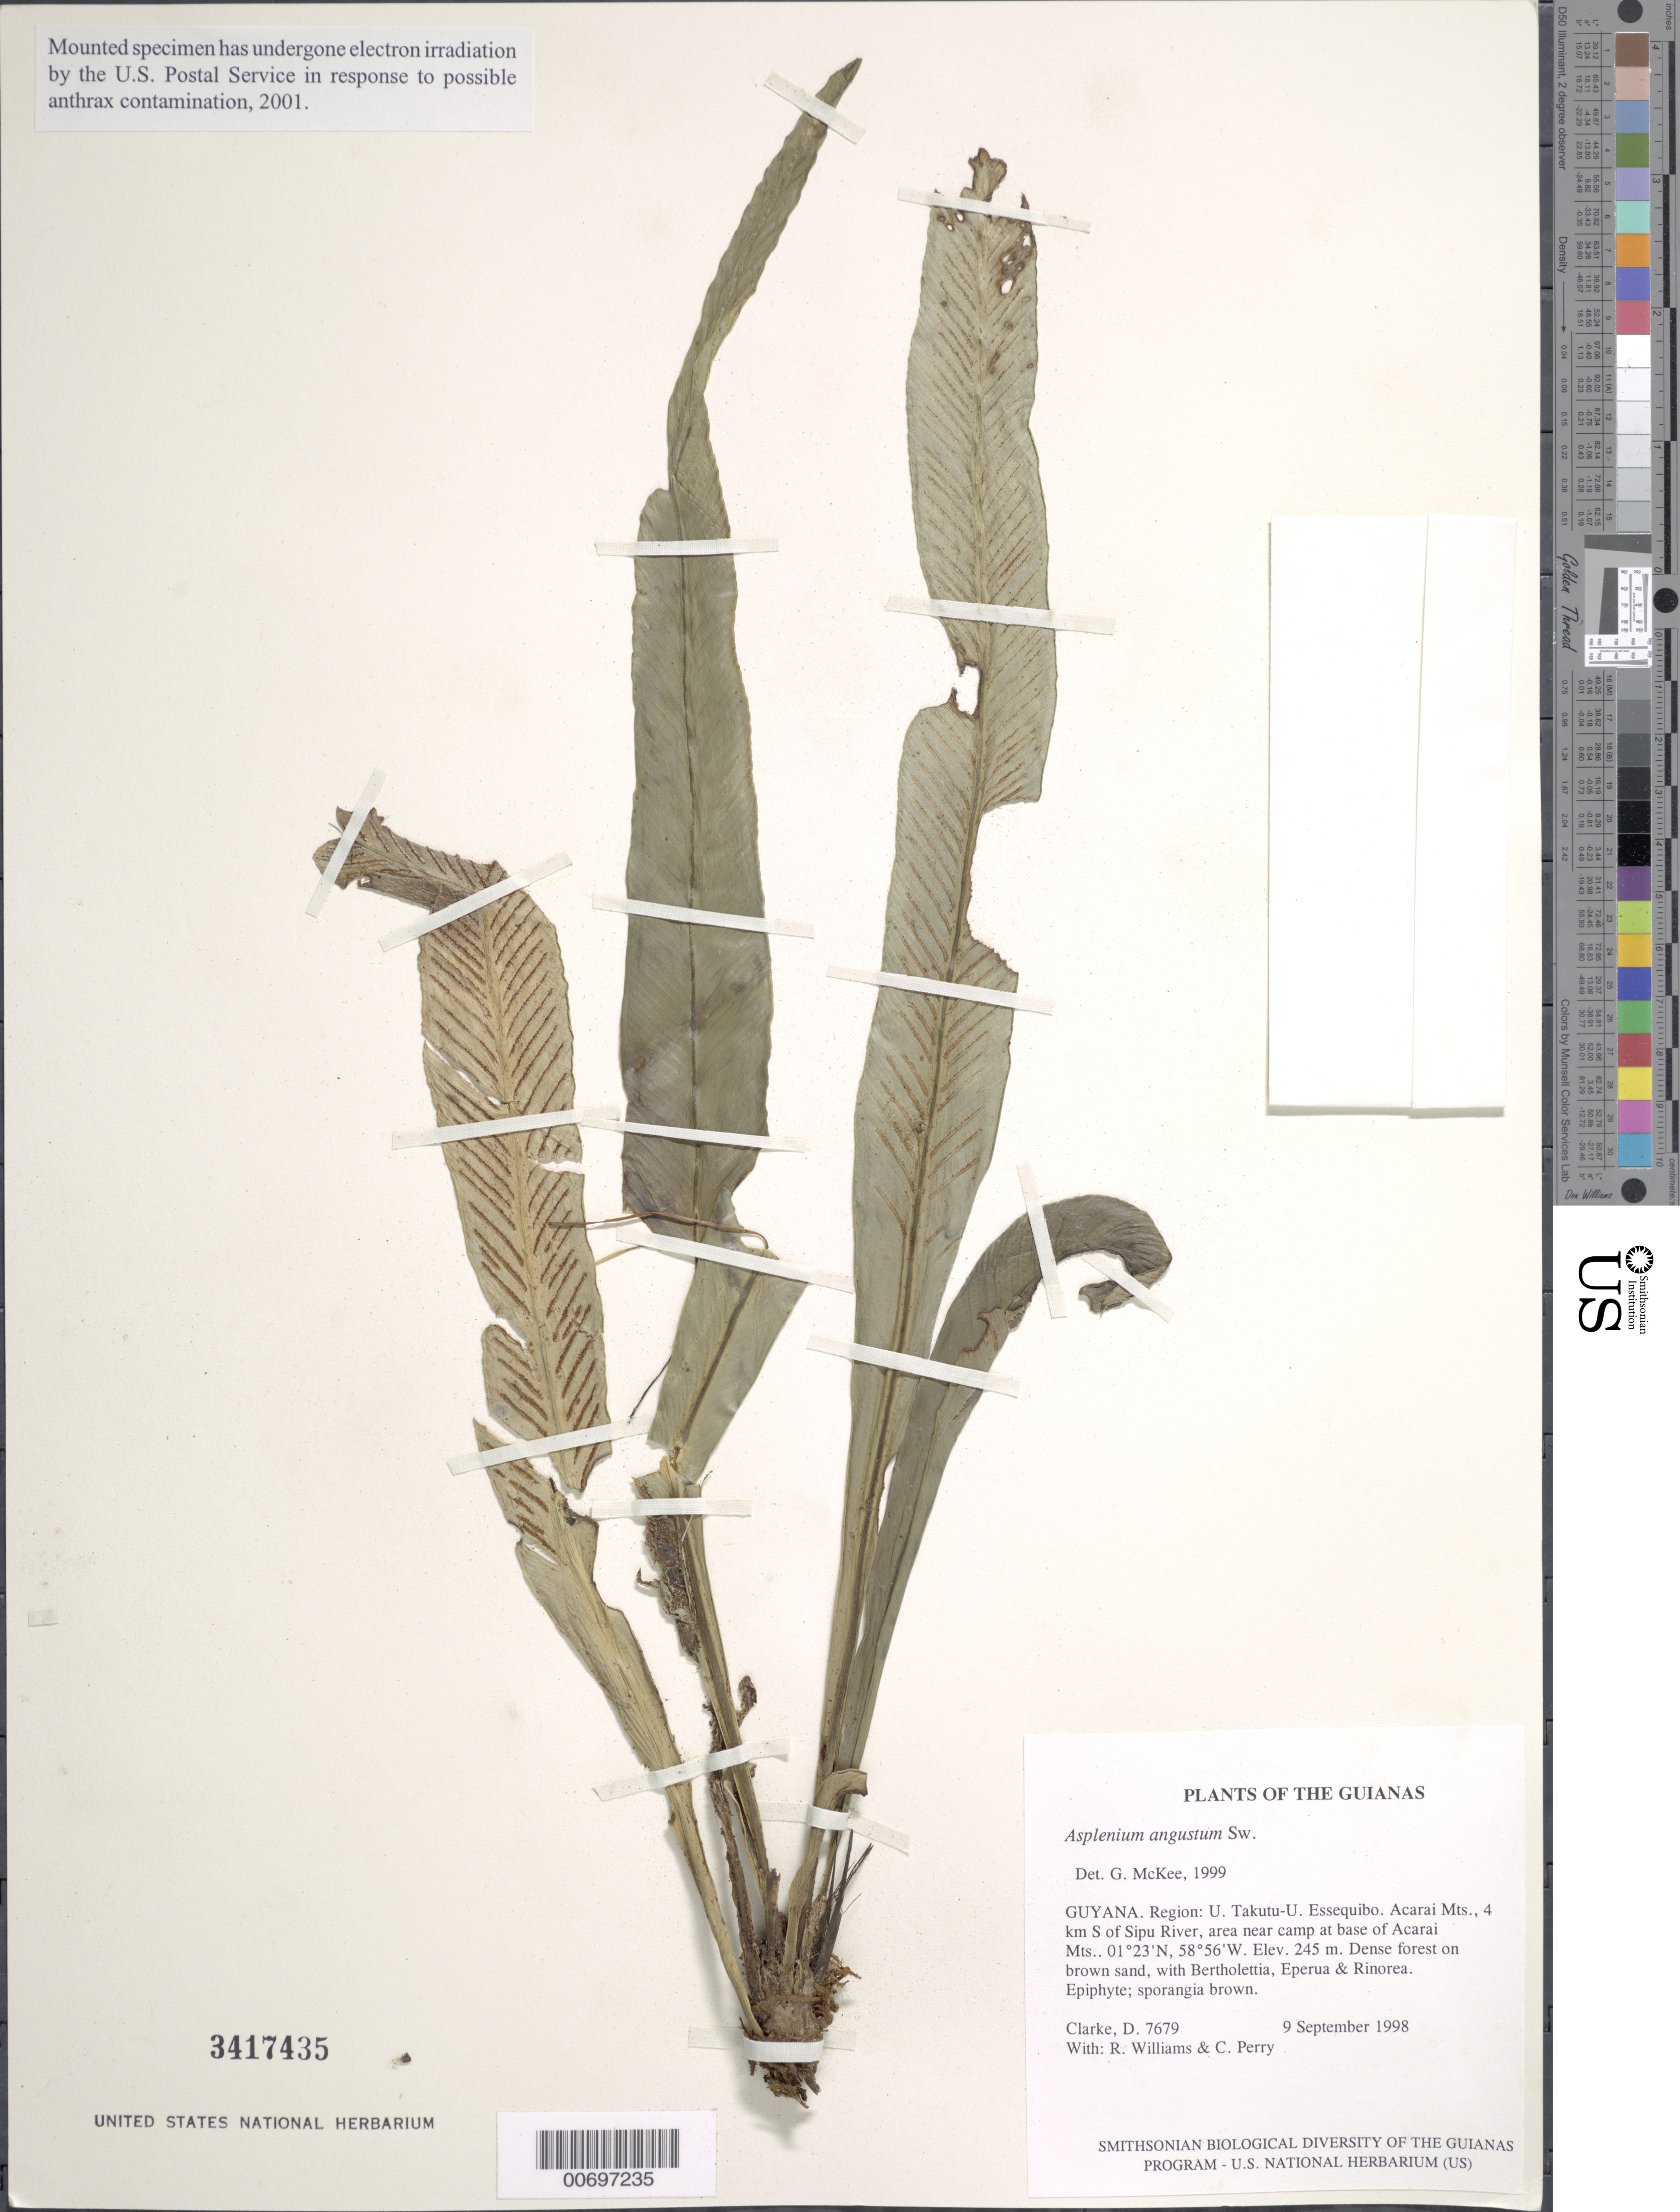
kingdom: Plantae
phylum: Tracheophyta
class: Polypodiopsida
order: Polypodiales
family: Aspleniaceae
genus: Asplenium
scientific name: Asplenium angustum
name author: Sw.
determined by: McKee, G. S., (US), NMNH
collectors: H. D. Clarke, R. Williams & C. Perry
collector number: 7679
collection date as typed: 9 September 1998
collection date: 1998-09-09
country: Guyana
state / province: U. Takutu-U. Essequibo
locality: Acarai Mts., 4 km S of Sipu River, area near camp at base of Acarai Mts.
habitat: Dense forest on brown sand, with Bertholettia, Eperua & Rinorea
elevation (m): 245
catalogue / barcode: US 3417435